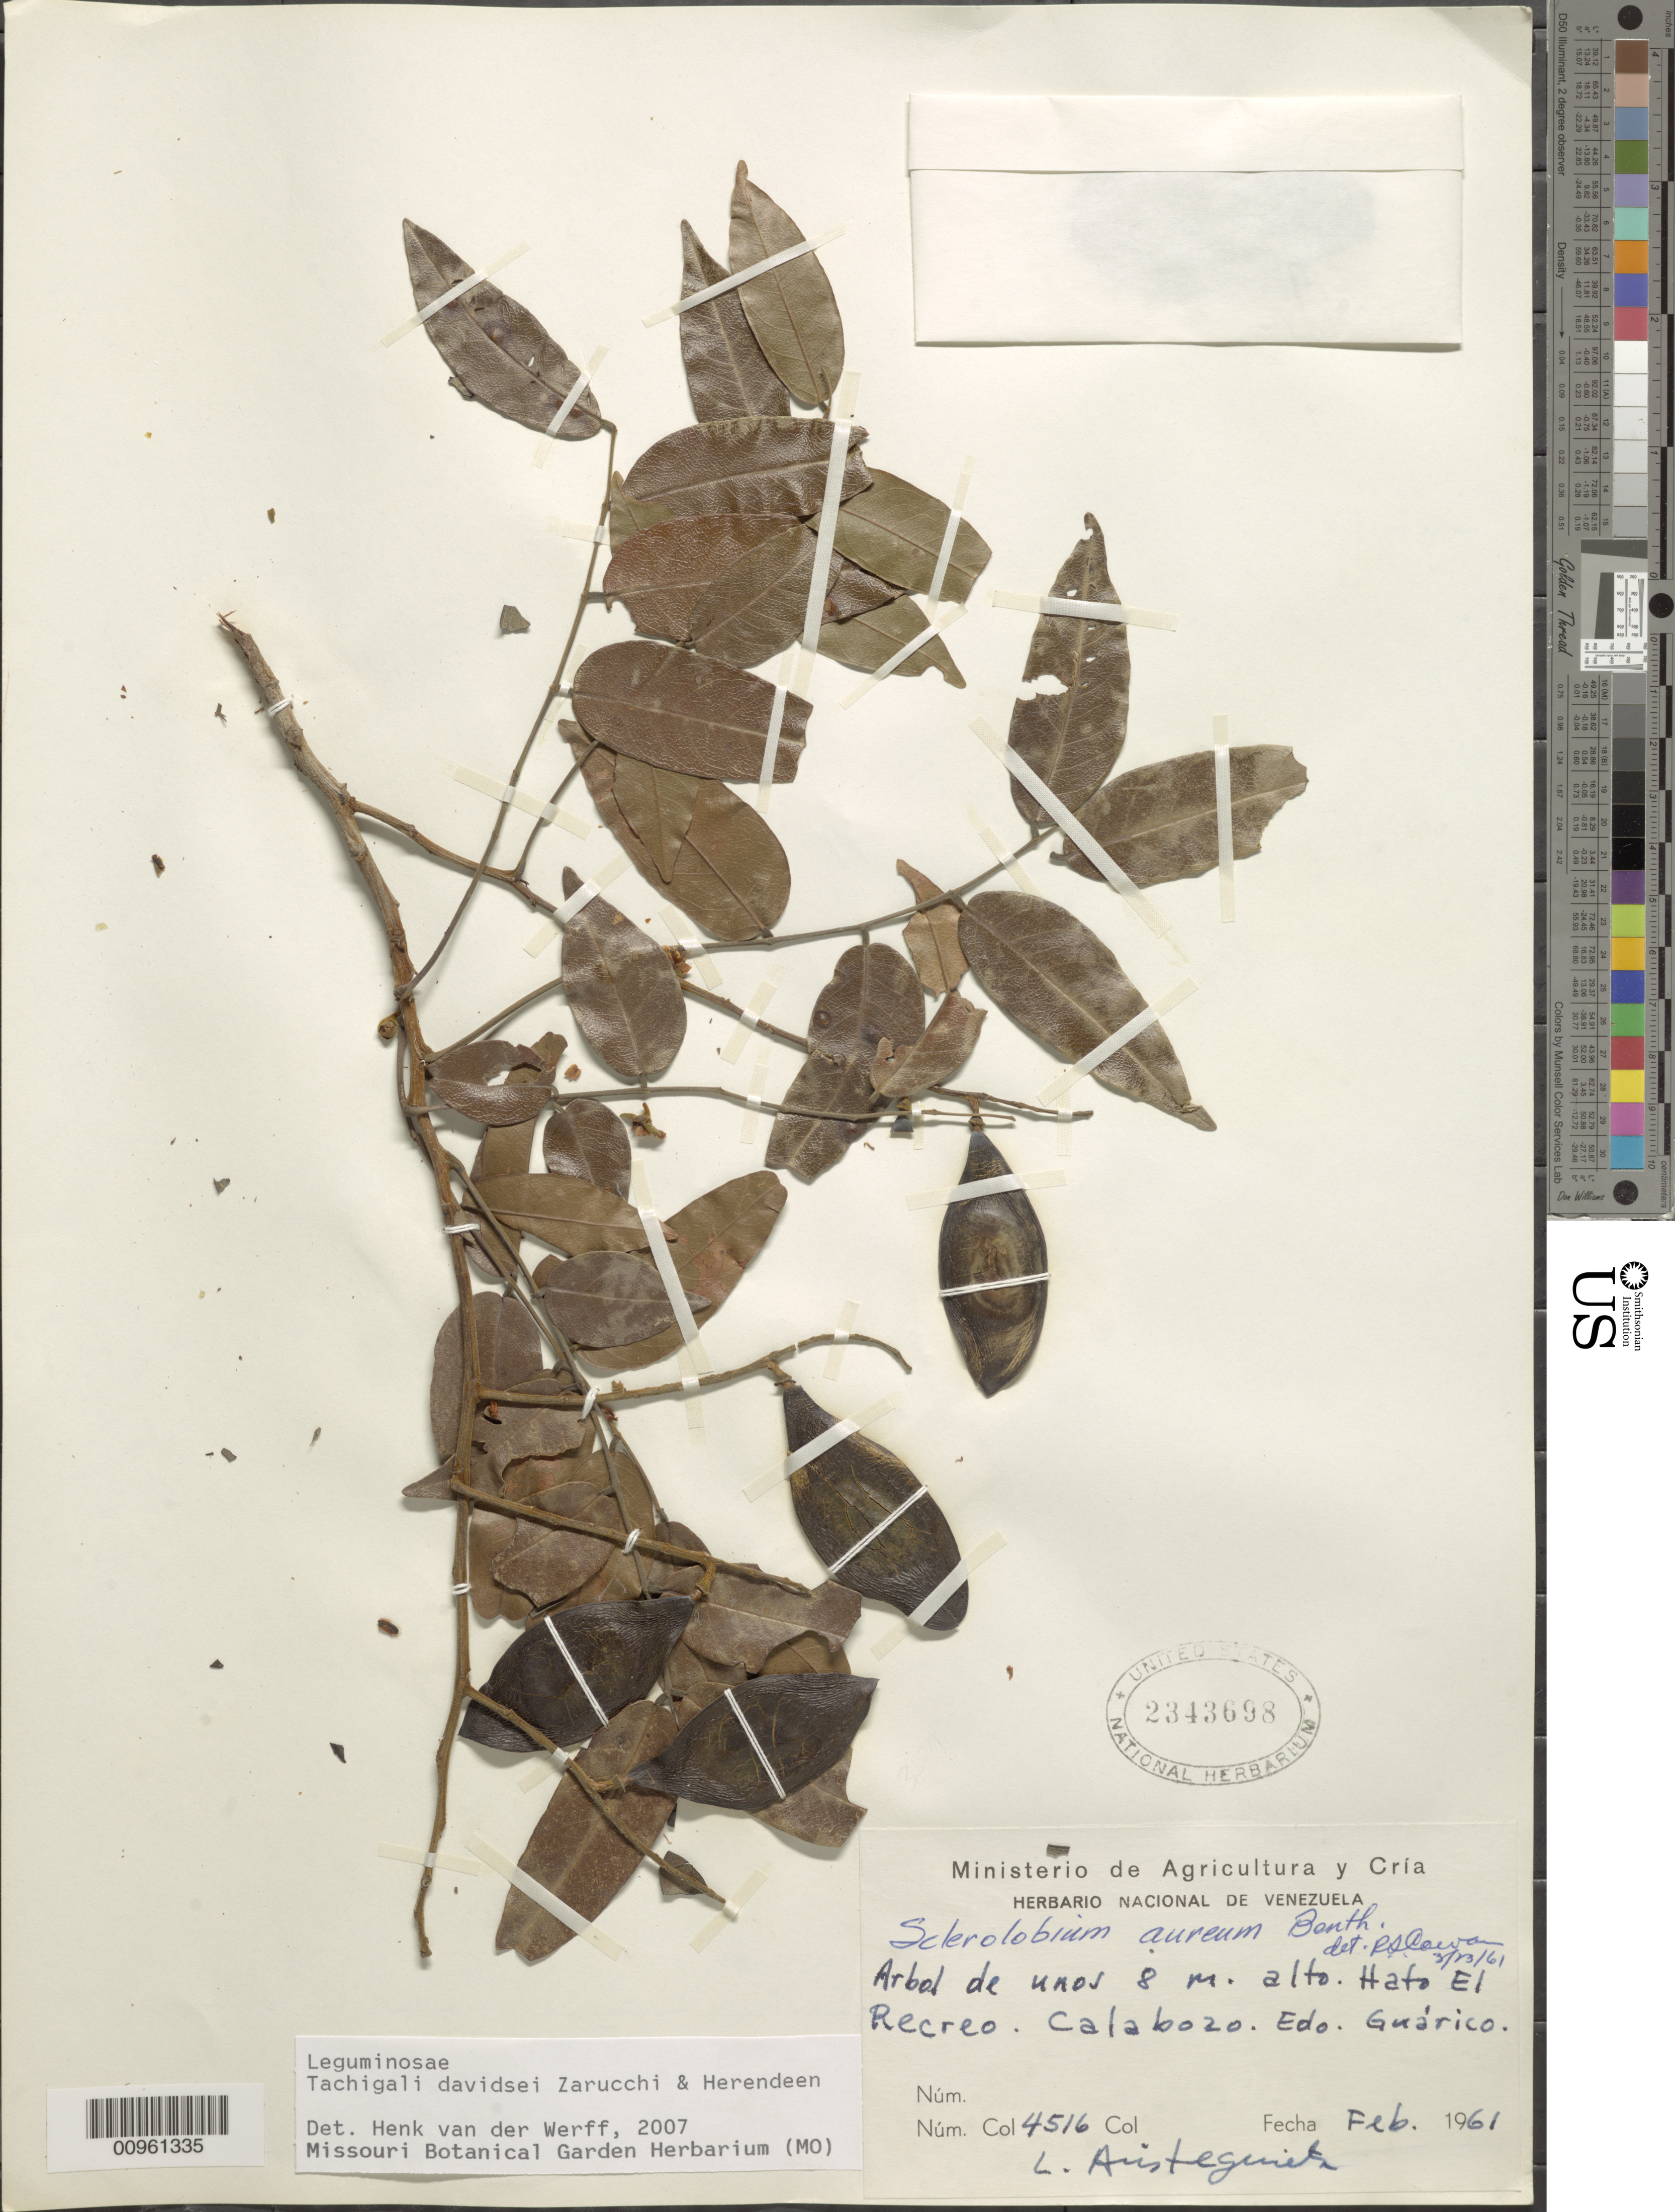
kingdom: Plantae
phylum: Tracheophyta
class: Magnoliopsida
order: Fabales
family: Fabaceae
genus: Tachigali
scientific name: Tachigali davidsei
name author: Zarucchi & Herend.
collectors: L. Aristeguieta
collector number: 4516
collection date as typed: Feb 1961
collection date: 1961-02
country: Venezuela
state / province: Guárico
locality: Hato El Recreo. Calabozo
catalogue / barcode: US 2343698